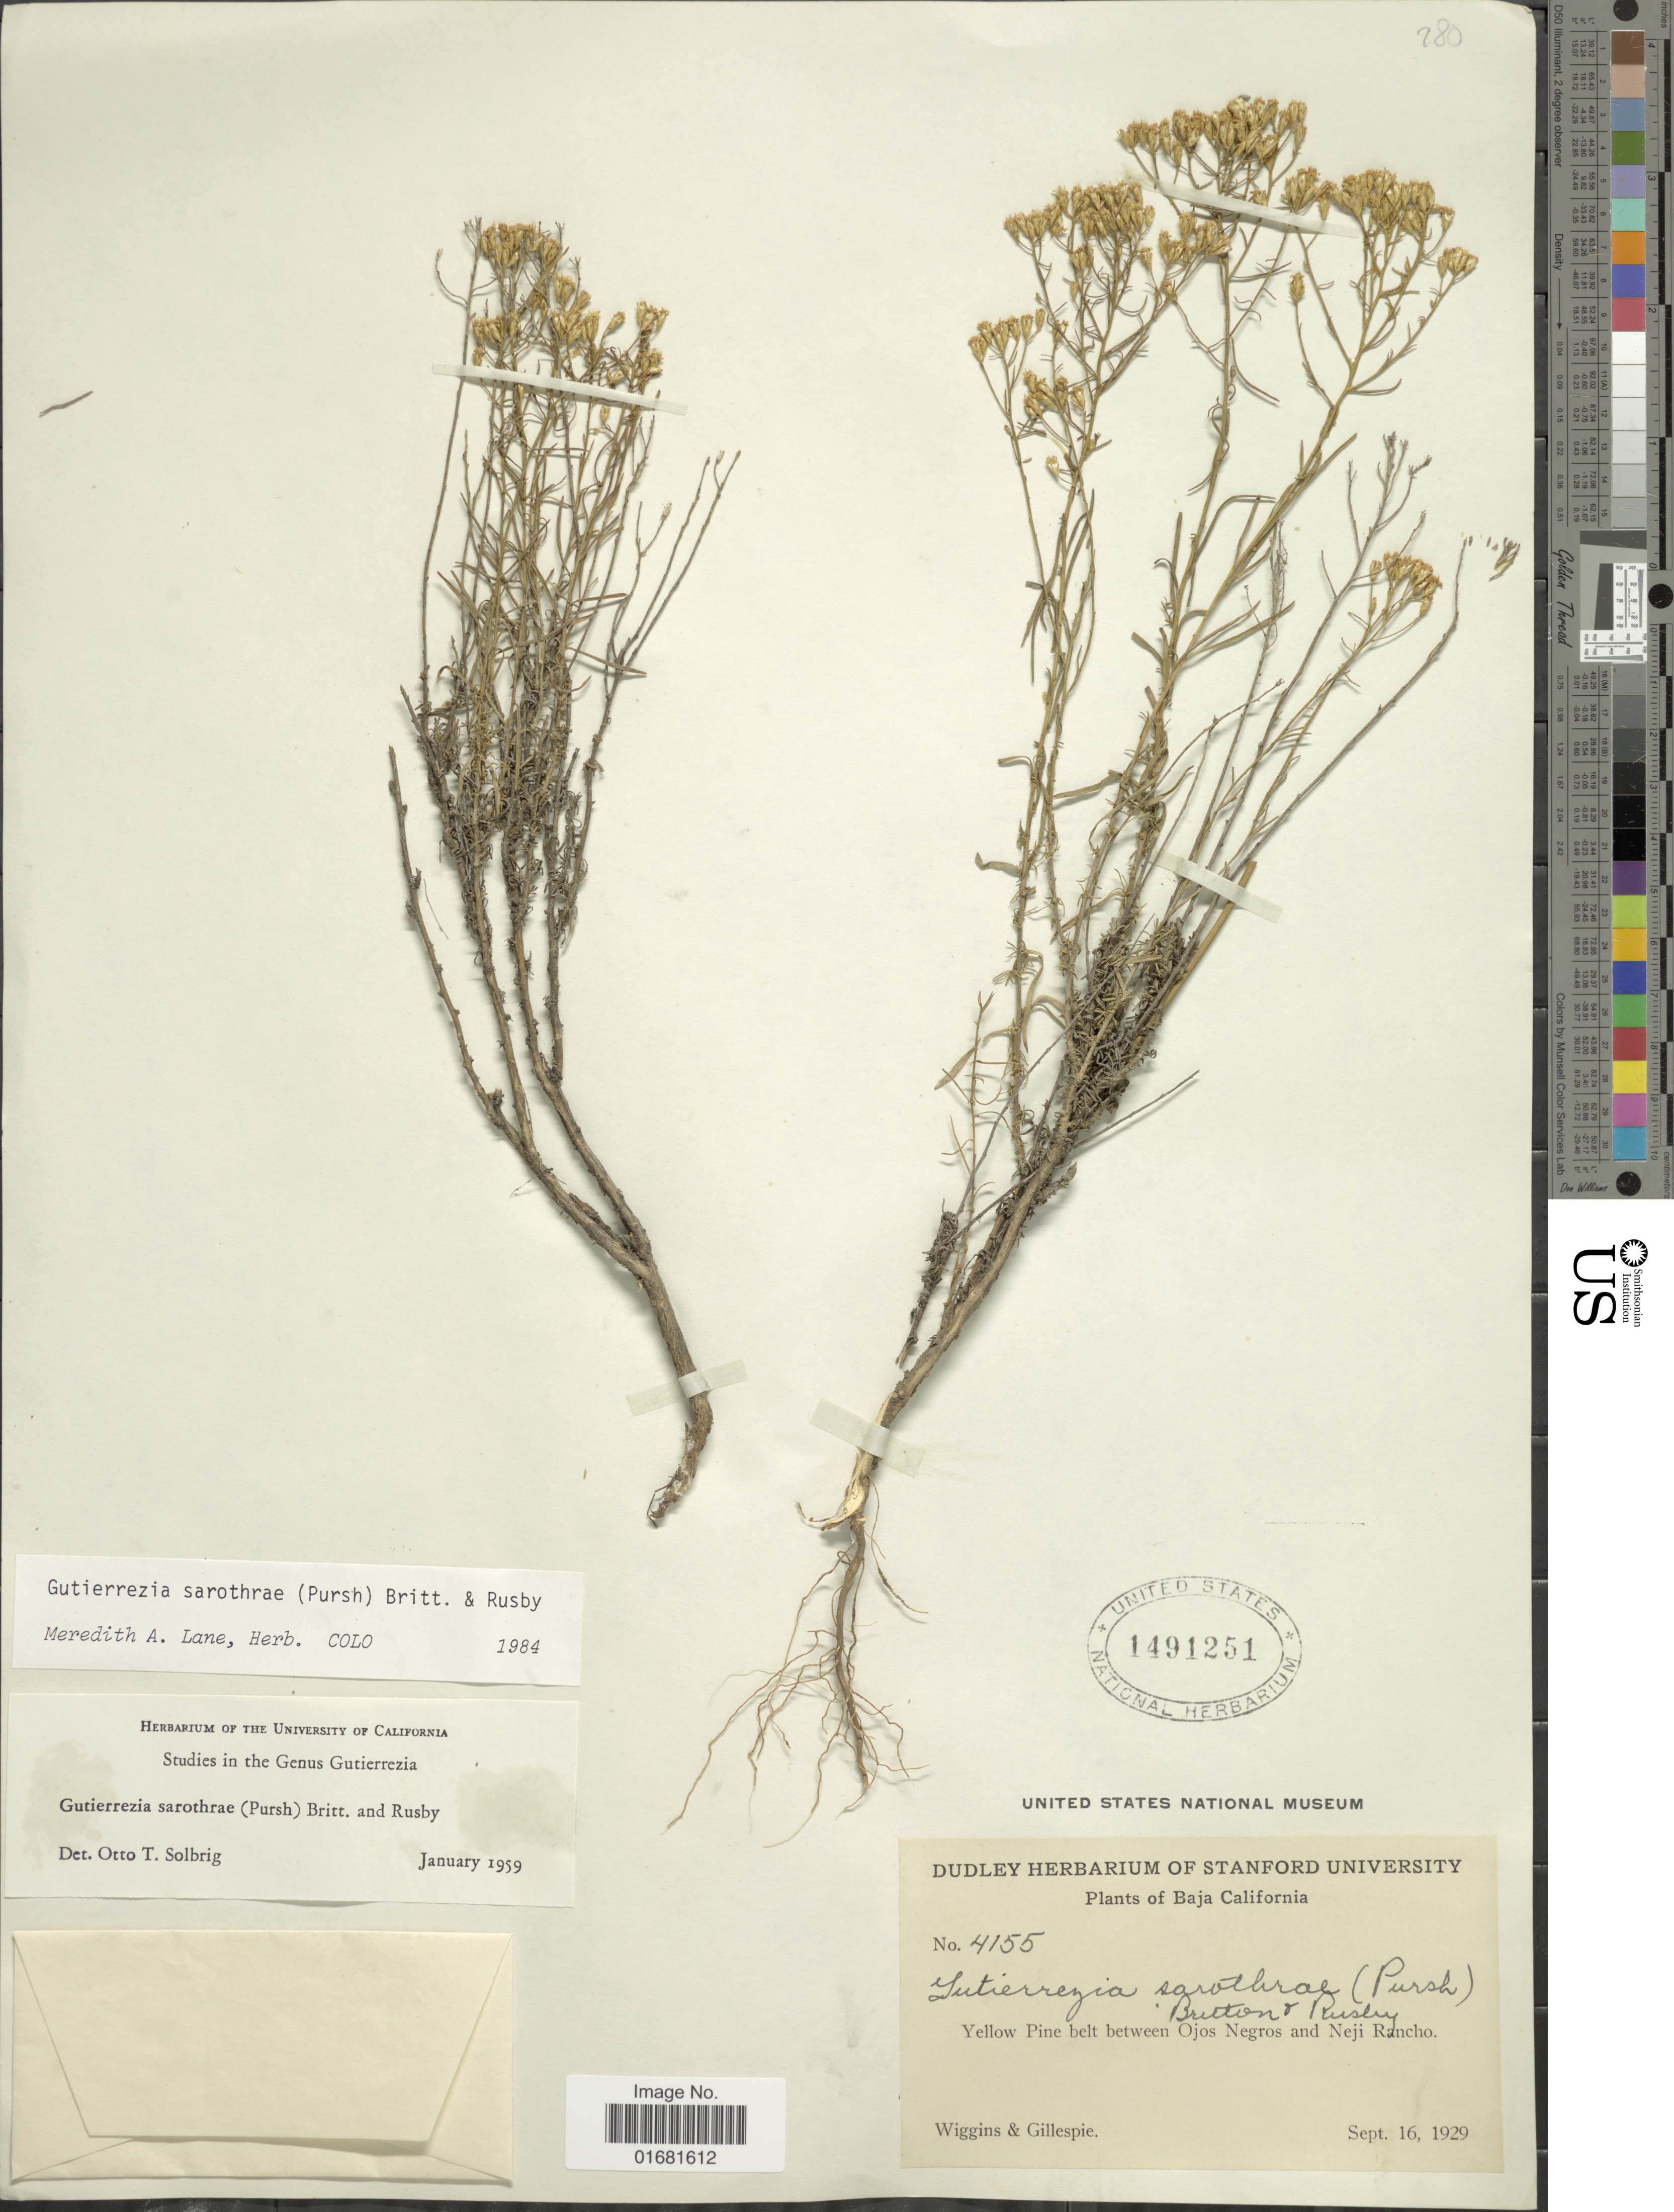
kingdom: Plantae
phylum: Tracheophyta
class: Magnoliopsida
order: Asterales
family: Asteraceae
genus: Gutierrezia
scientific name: Gutierrezia sarothrae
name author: (Pursh) Britton & Rusby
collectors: -- Wiggins & -- Gillespie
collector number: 4155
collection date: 1929-09-16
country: Mexico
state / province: Baja California Norte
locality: Baja California. Yellow Pine belt between Ojos Negros and Neji Rancho.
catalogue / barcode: US 1491251